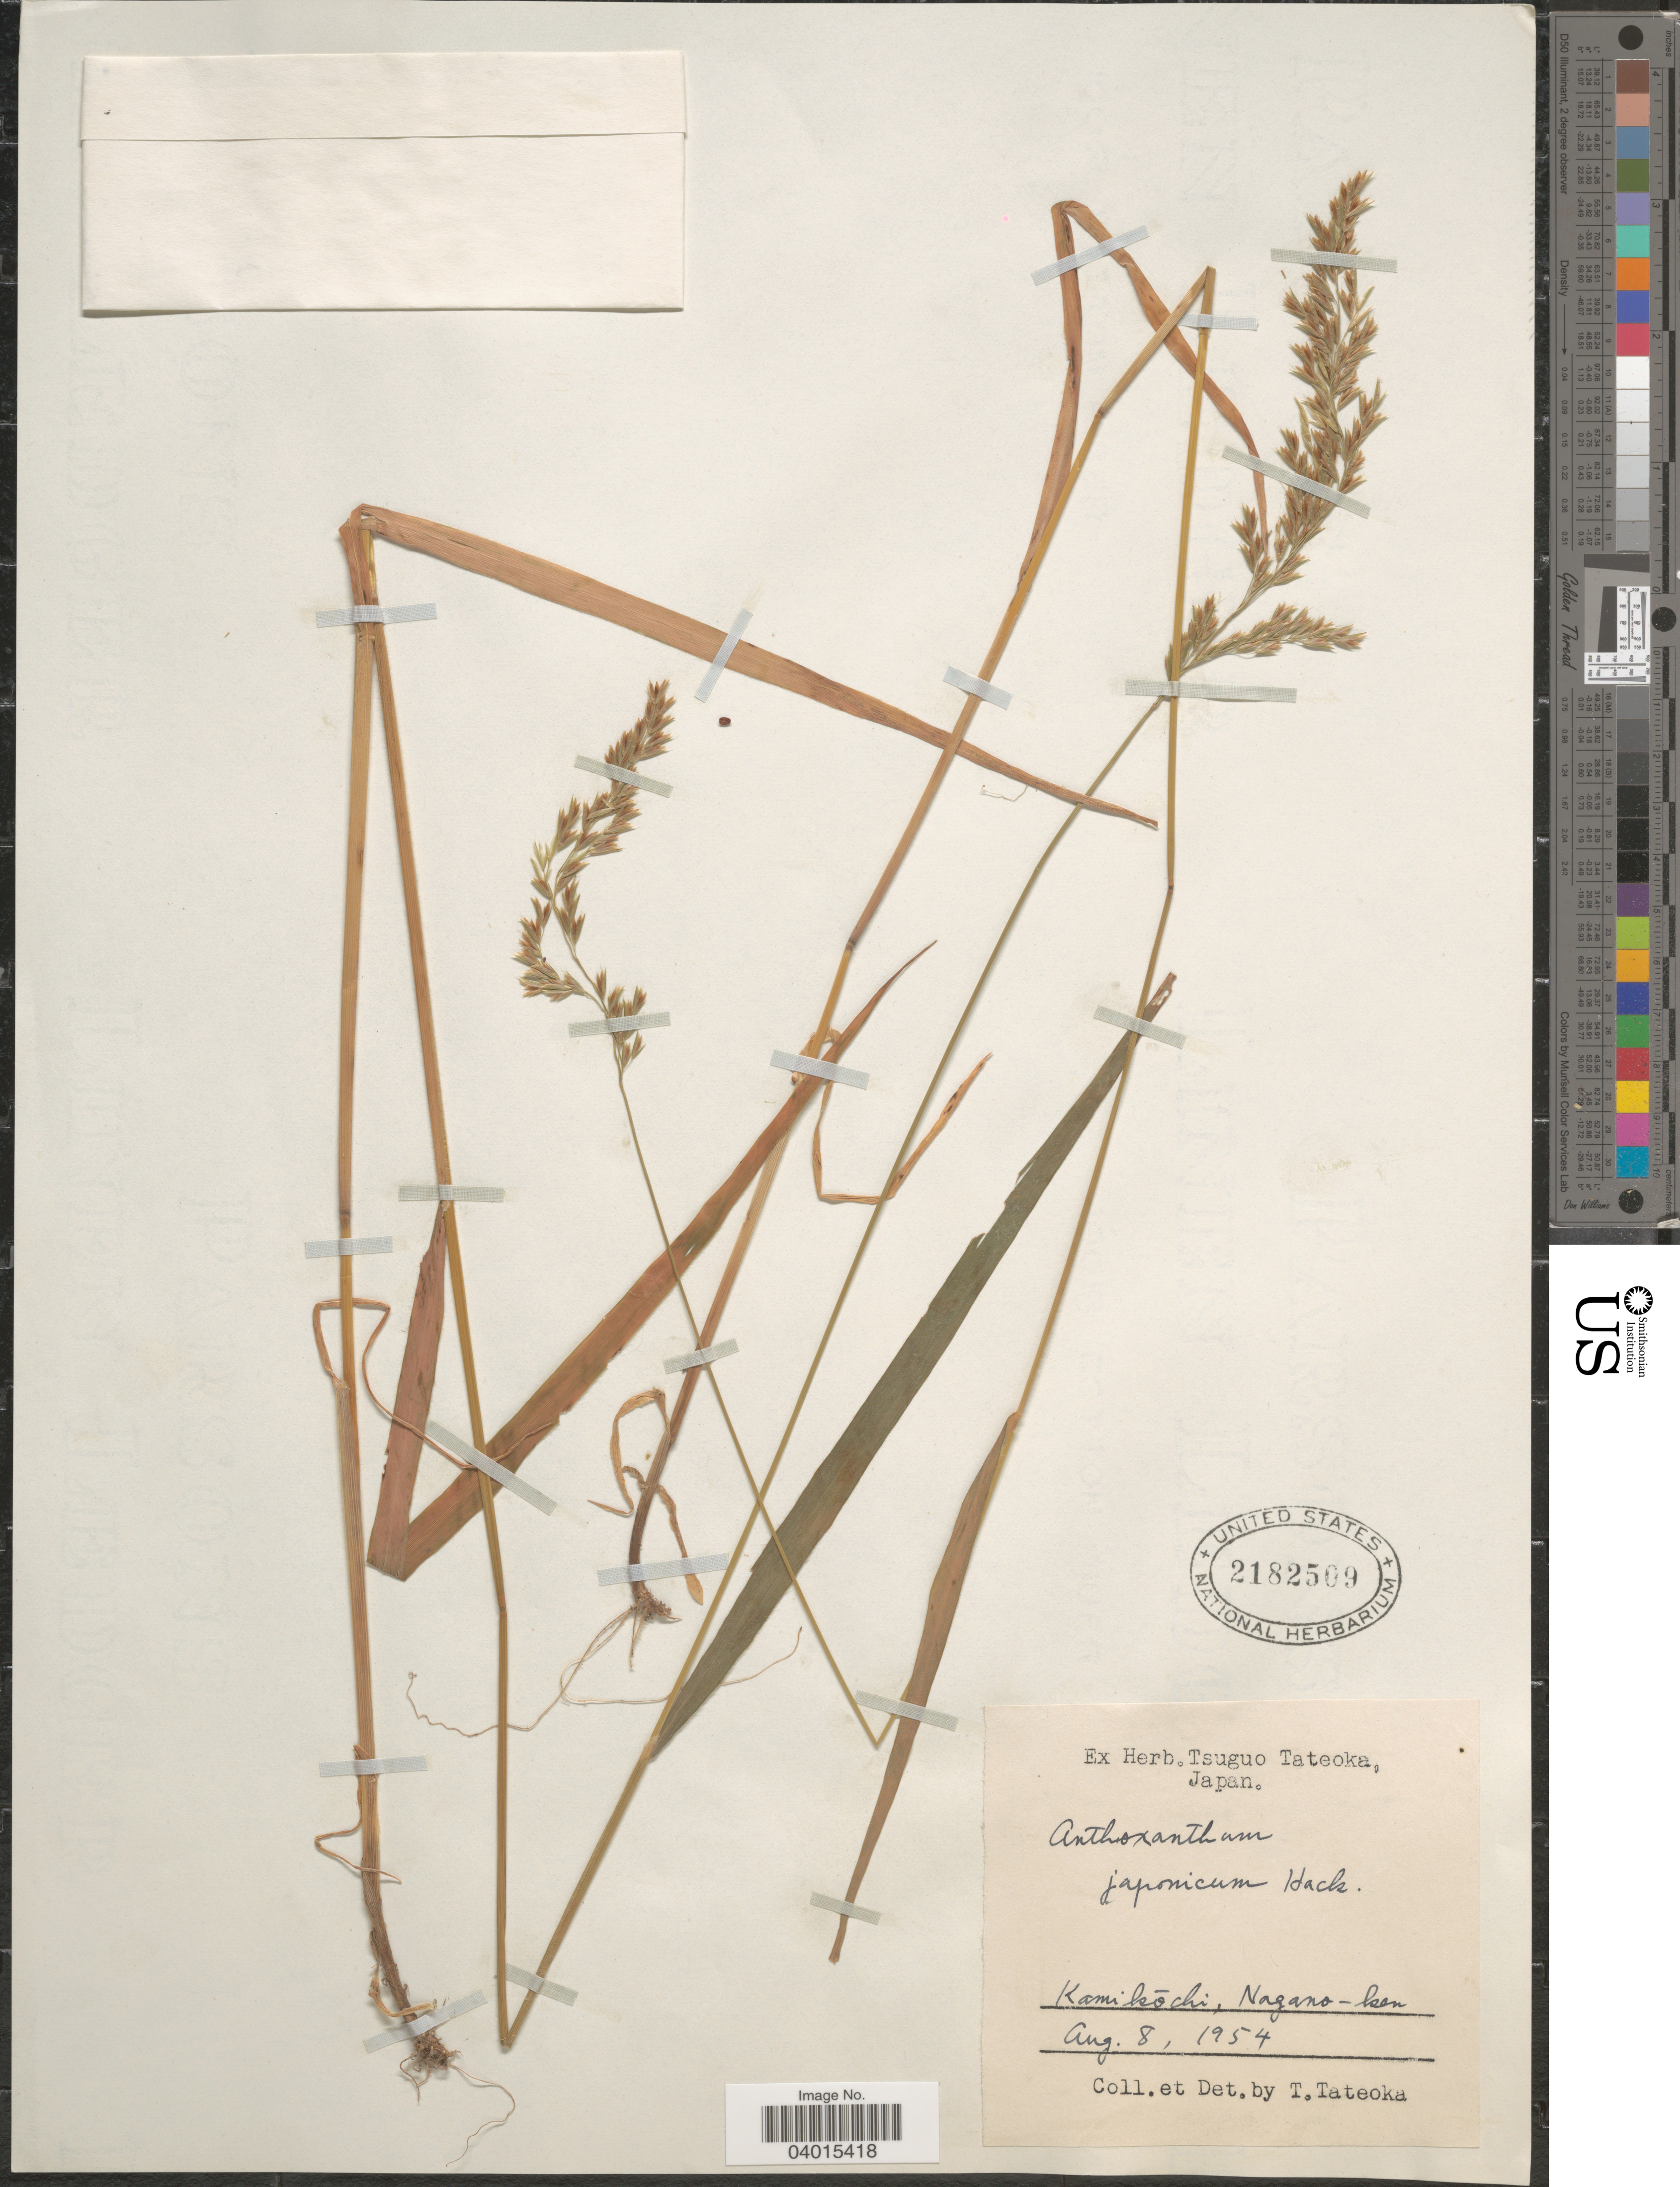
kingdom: Plantae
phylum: Tracheophyta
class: Liliopsida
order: Poales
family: Poaceae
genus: Anthoxanthum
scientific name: Anthoxanthum japonicum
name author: (Maxim.) Hack. ex Matsum.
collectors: T. Tateoka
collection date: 1954-08-08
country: Japan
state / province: Nagano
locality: Kamikōchi, Nagano-ken.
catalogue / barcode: US 2182509